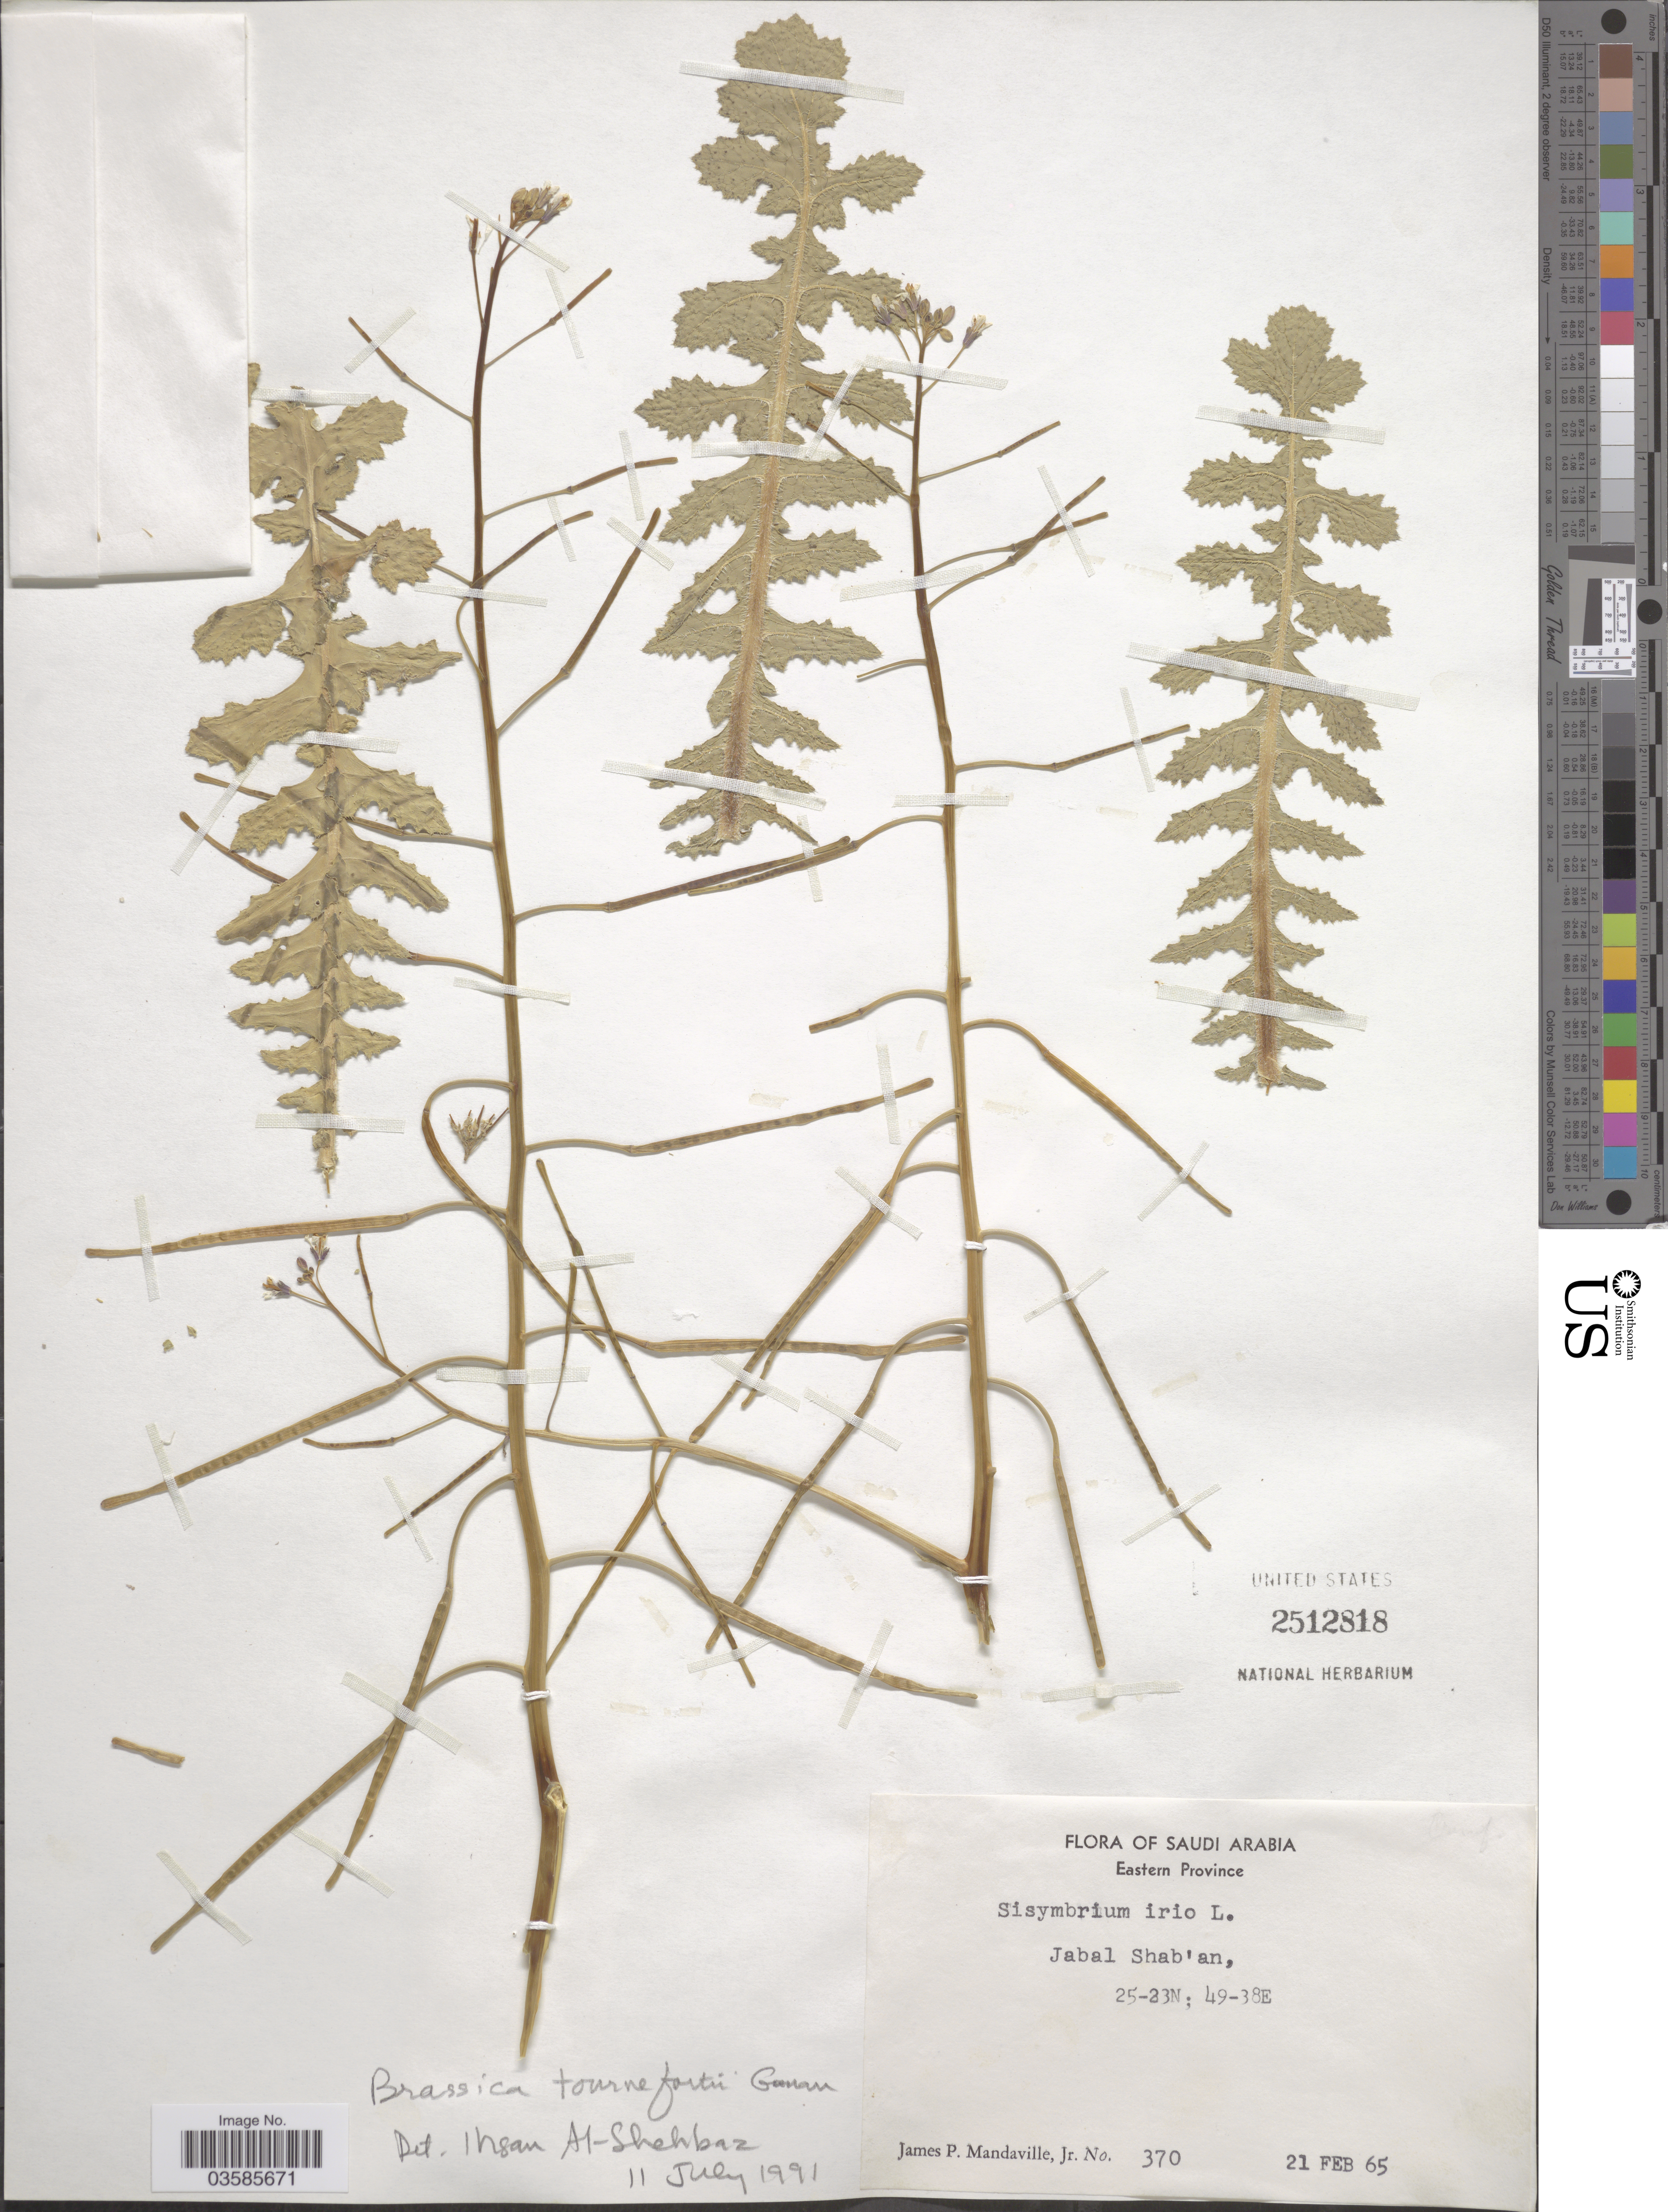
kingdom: Plantae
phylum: Tracheophyta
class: Magnoliopsida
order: Brassicales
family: Brassicaceae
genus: Brassica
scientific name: Brassica tournefortii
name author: Gouan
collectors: J. Mandaville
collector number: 370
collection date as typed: Transcribed d/m/y: 21/2/65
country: Saudi Arabia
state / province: Ash Sharqiyah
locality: Eastern Province. Jabal Shab'an.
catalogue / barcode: US 2512818